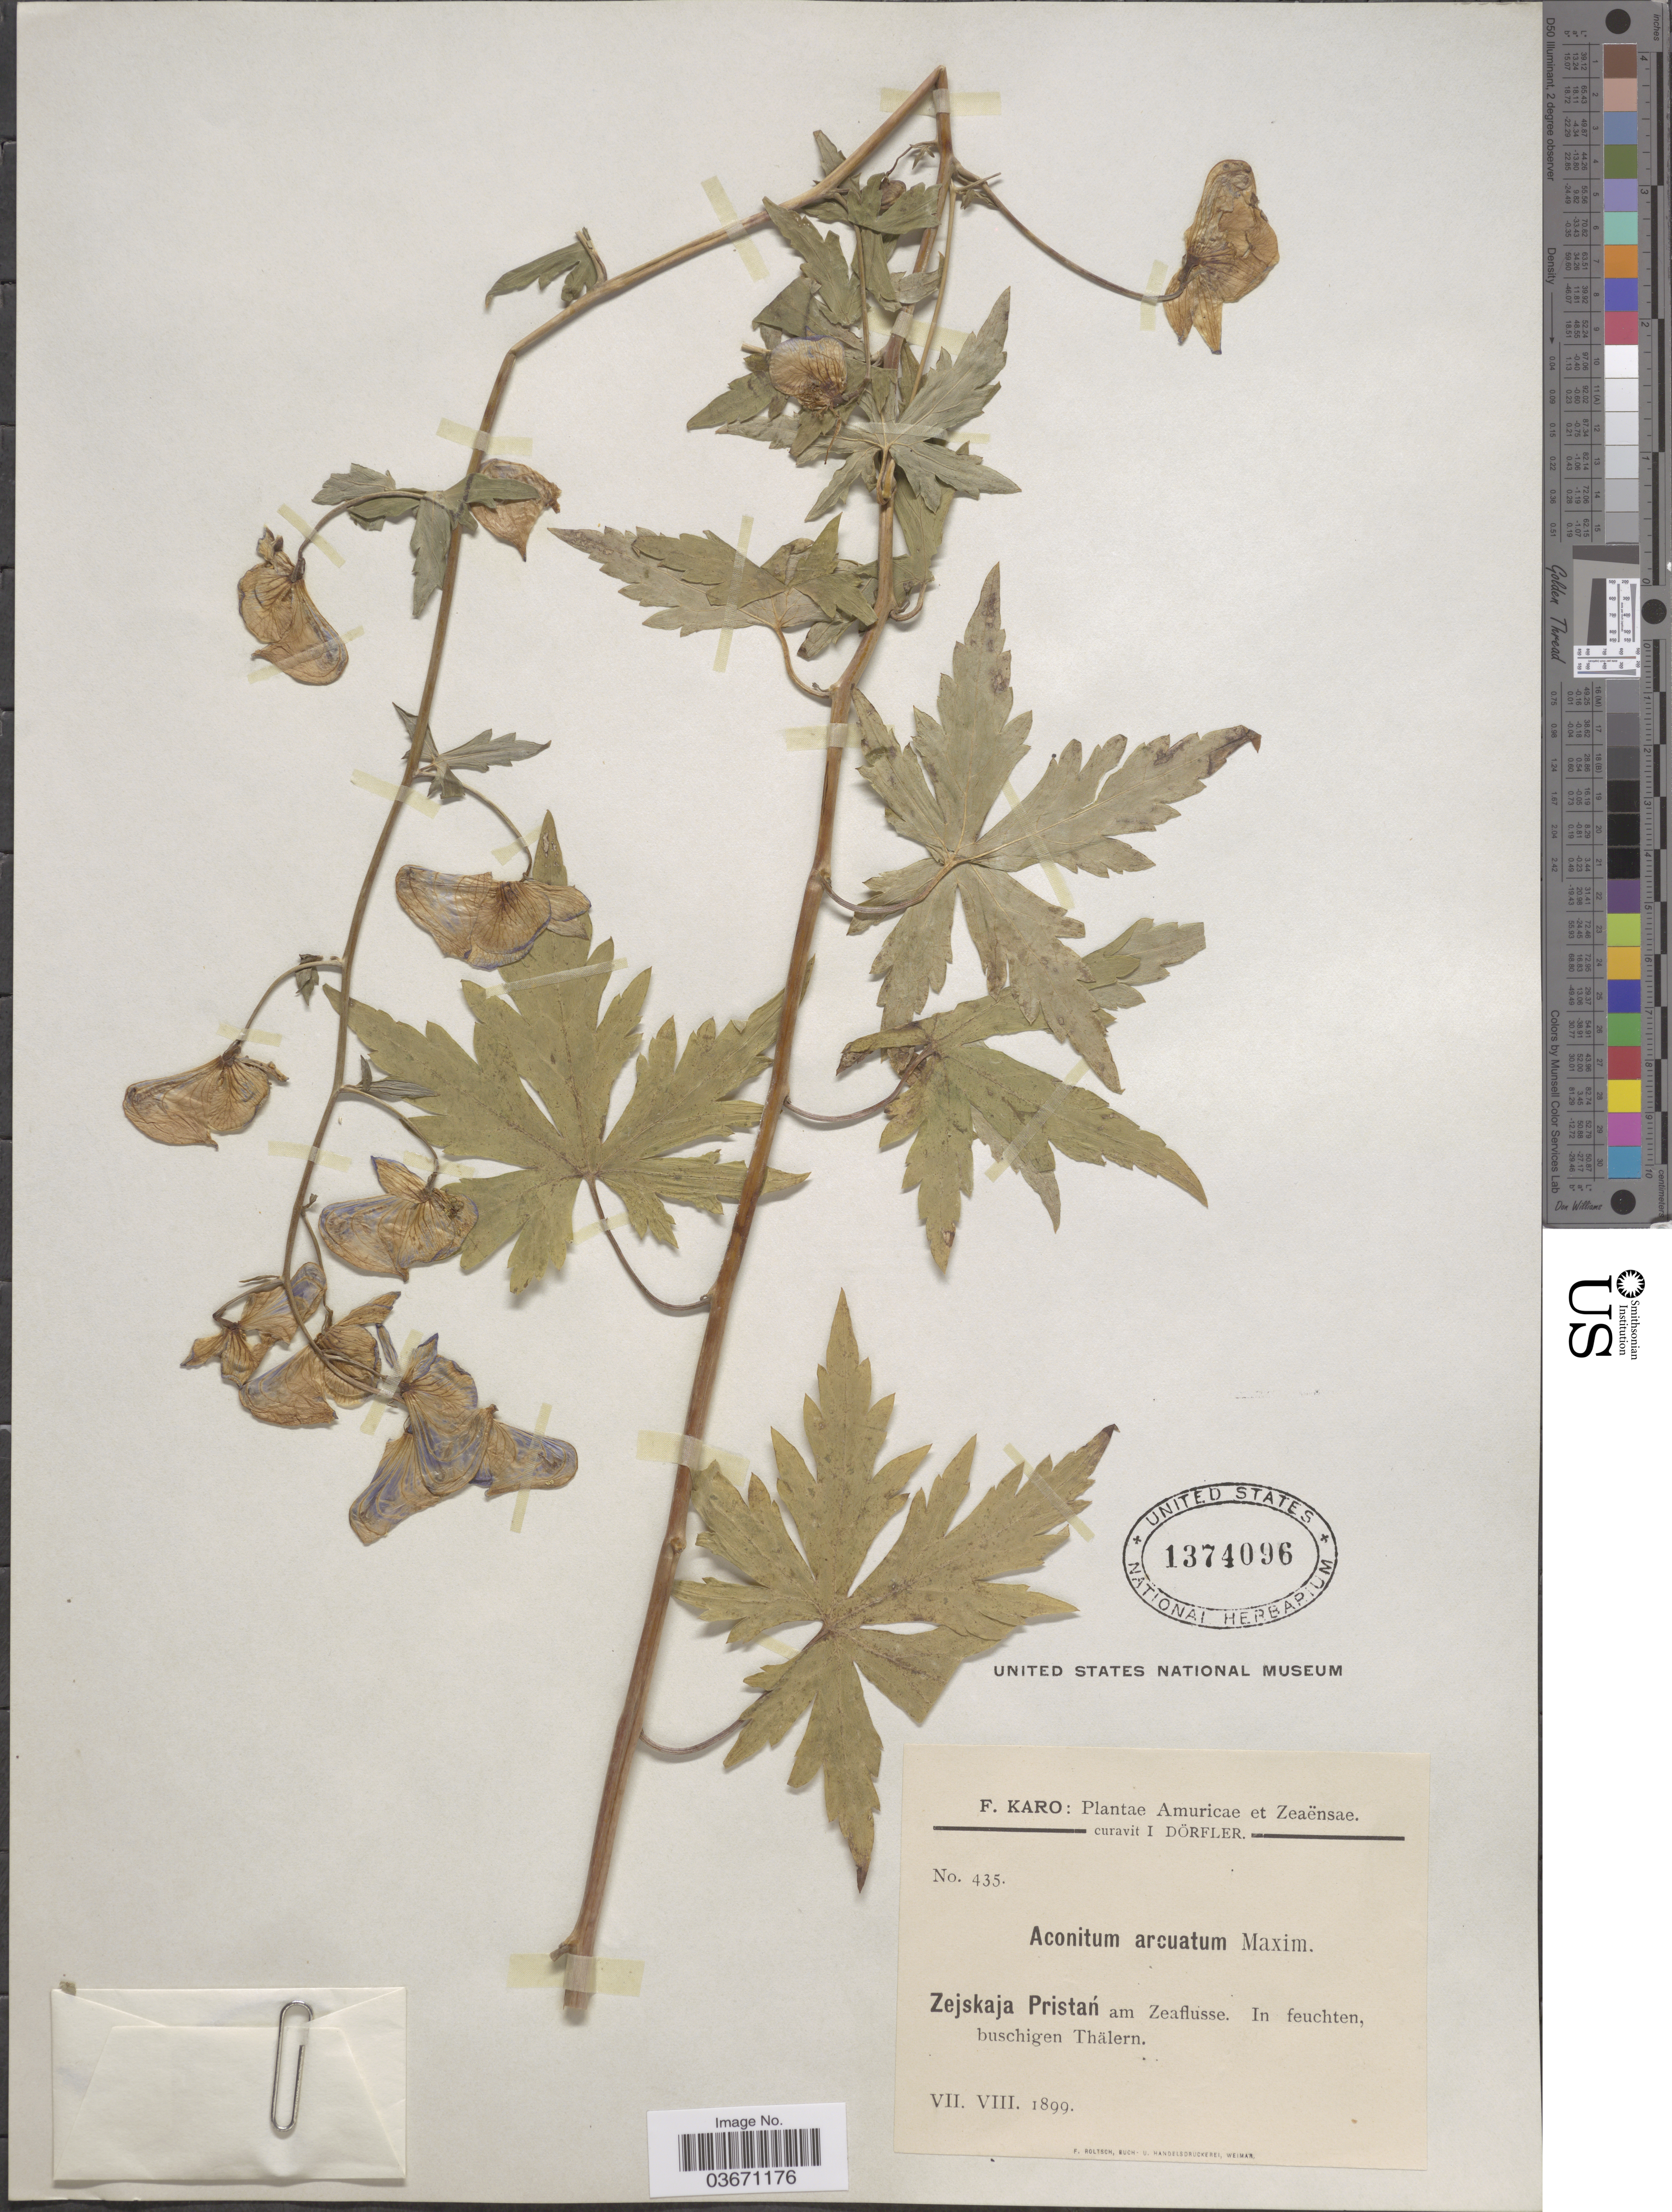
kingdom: Plantae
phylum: Tracheophyta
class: Magnoliopsida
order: Ranunculales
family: Ranunculaceae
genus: Aconitum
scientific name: Aconitum arcuatum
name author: Maxim.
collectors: F. Karo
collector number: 435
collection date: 1899-07/1899-08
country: Russian Federation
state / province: Amur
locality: Amuricæ et Zeaënsæ. Zejskaja Pristán am Zeaflusse. In feuchten, buschigen Thälern.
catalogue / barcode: US 1374096